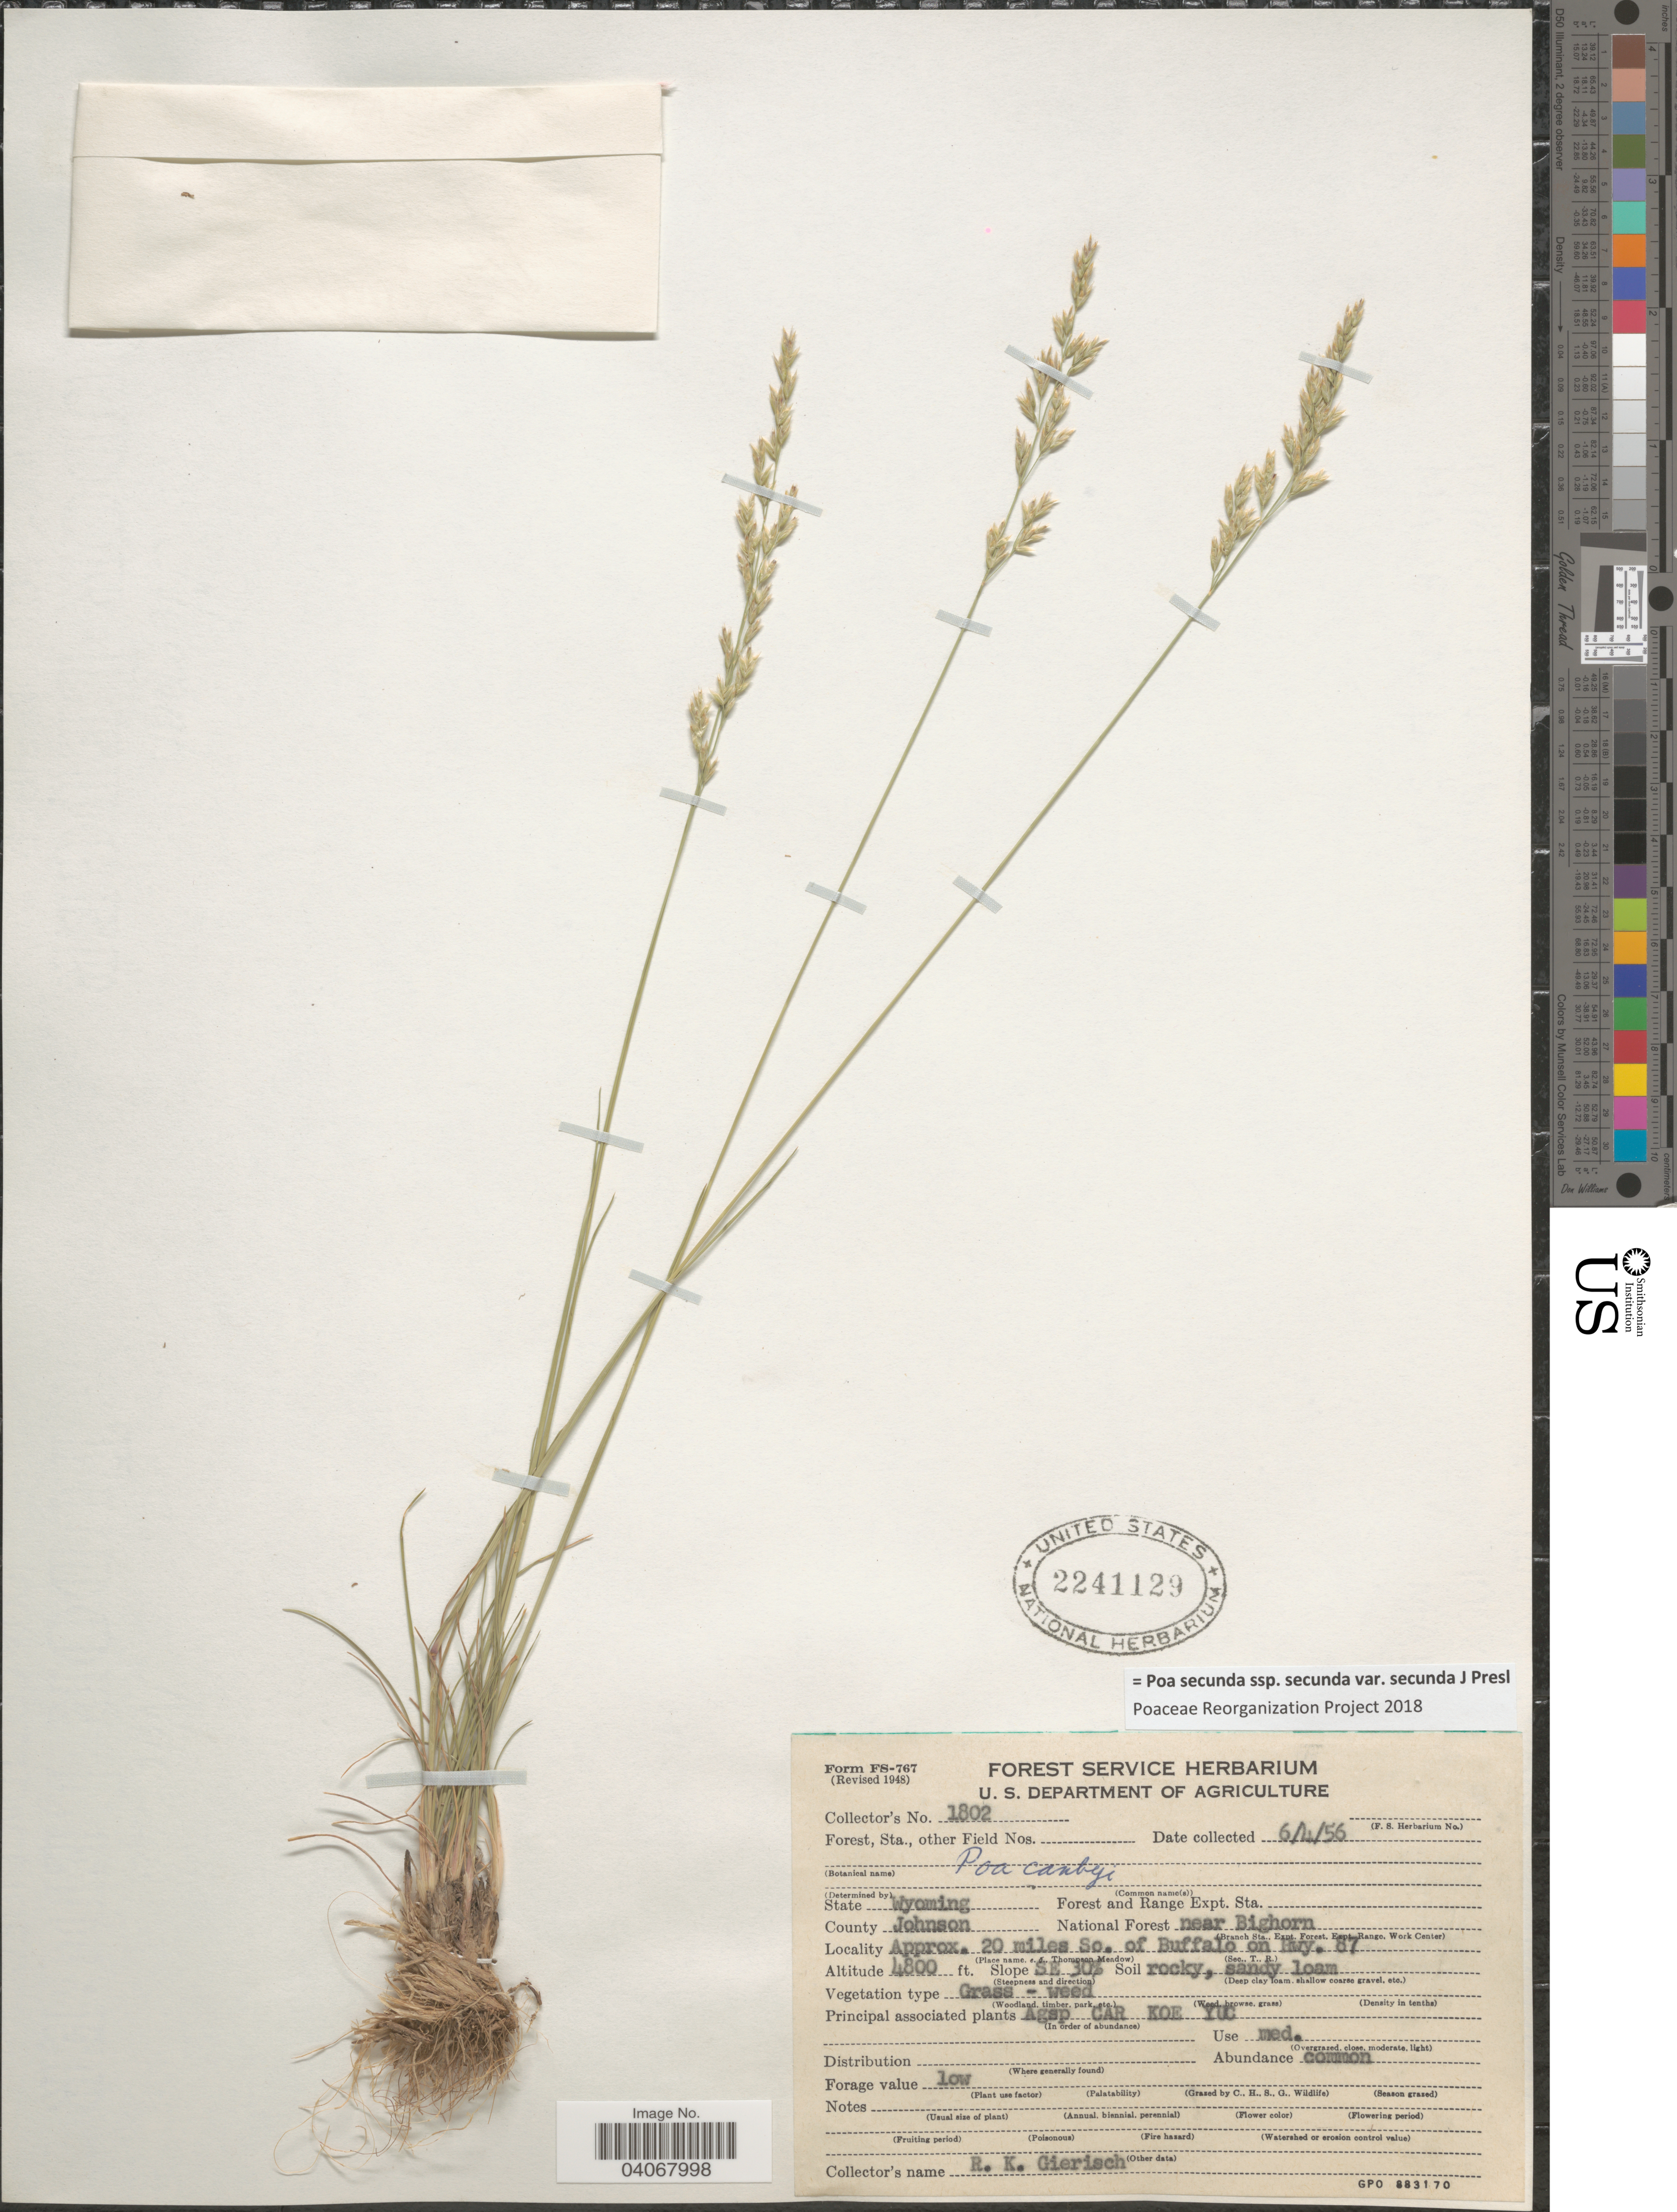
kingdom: Plantae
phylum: Tracheophyta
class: Liliopsida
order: Poales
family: Poaceae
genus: Poa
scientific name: Poa secunda subsp. secunda var. secunda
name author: J. Presl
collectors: R. Gierisch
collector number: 1802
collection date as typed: Transcribed d/m/y: 4/6/56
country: United States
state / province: Wyoming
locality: County Johnson. National Forest near Bighorn. Approx. 20 miles So. of Buffalo on Hwy. 87. Slope SE 30%.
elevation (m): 1463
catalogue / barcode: US 2241129